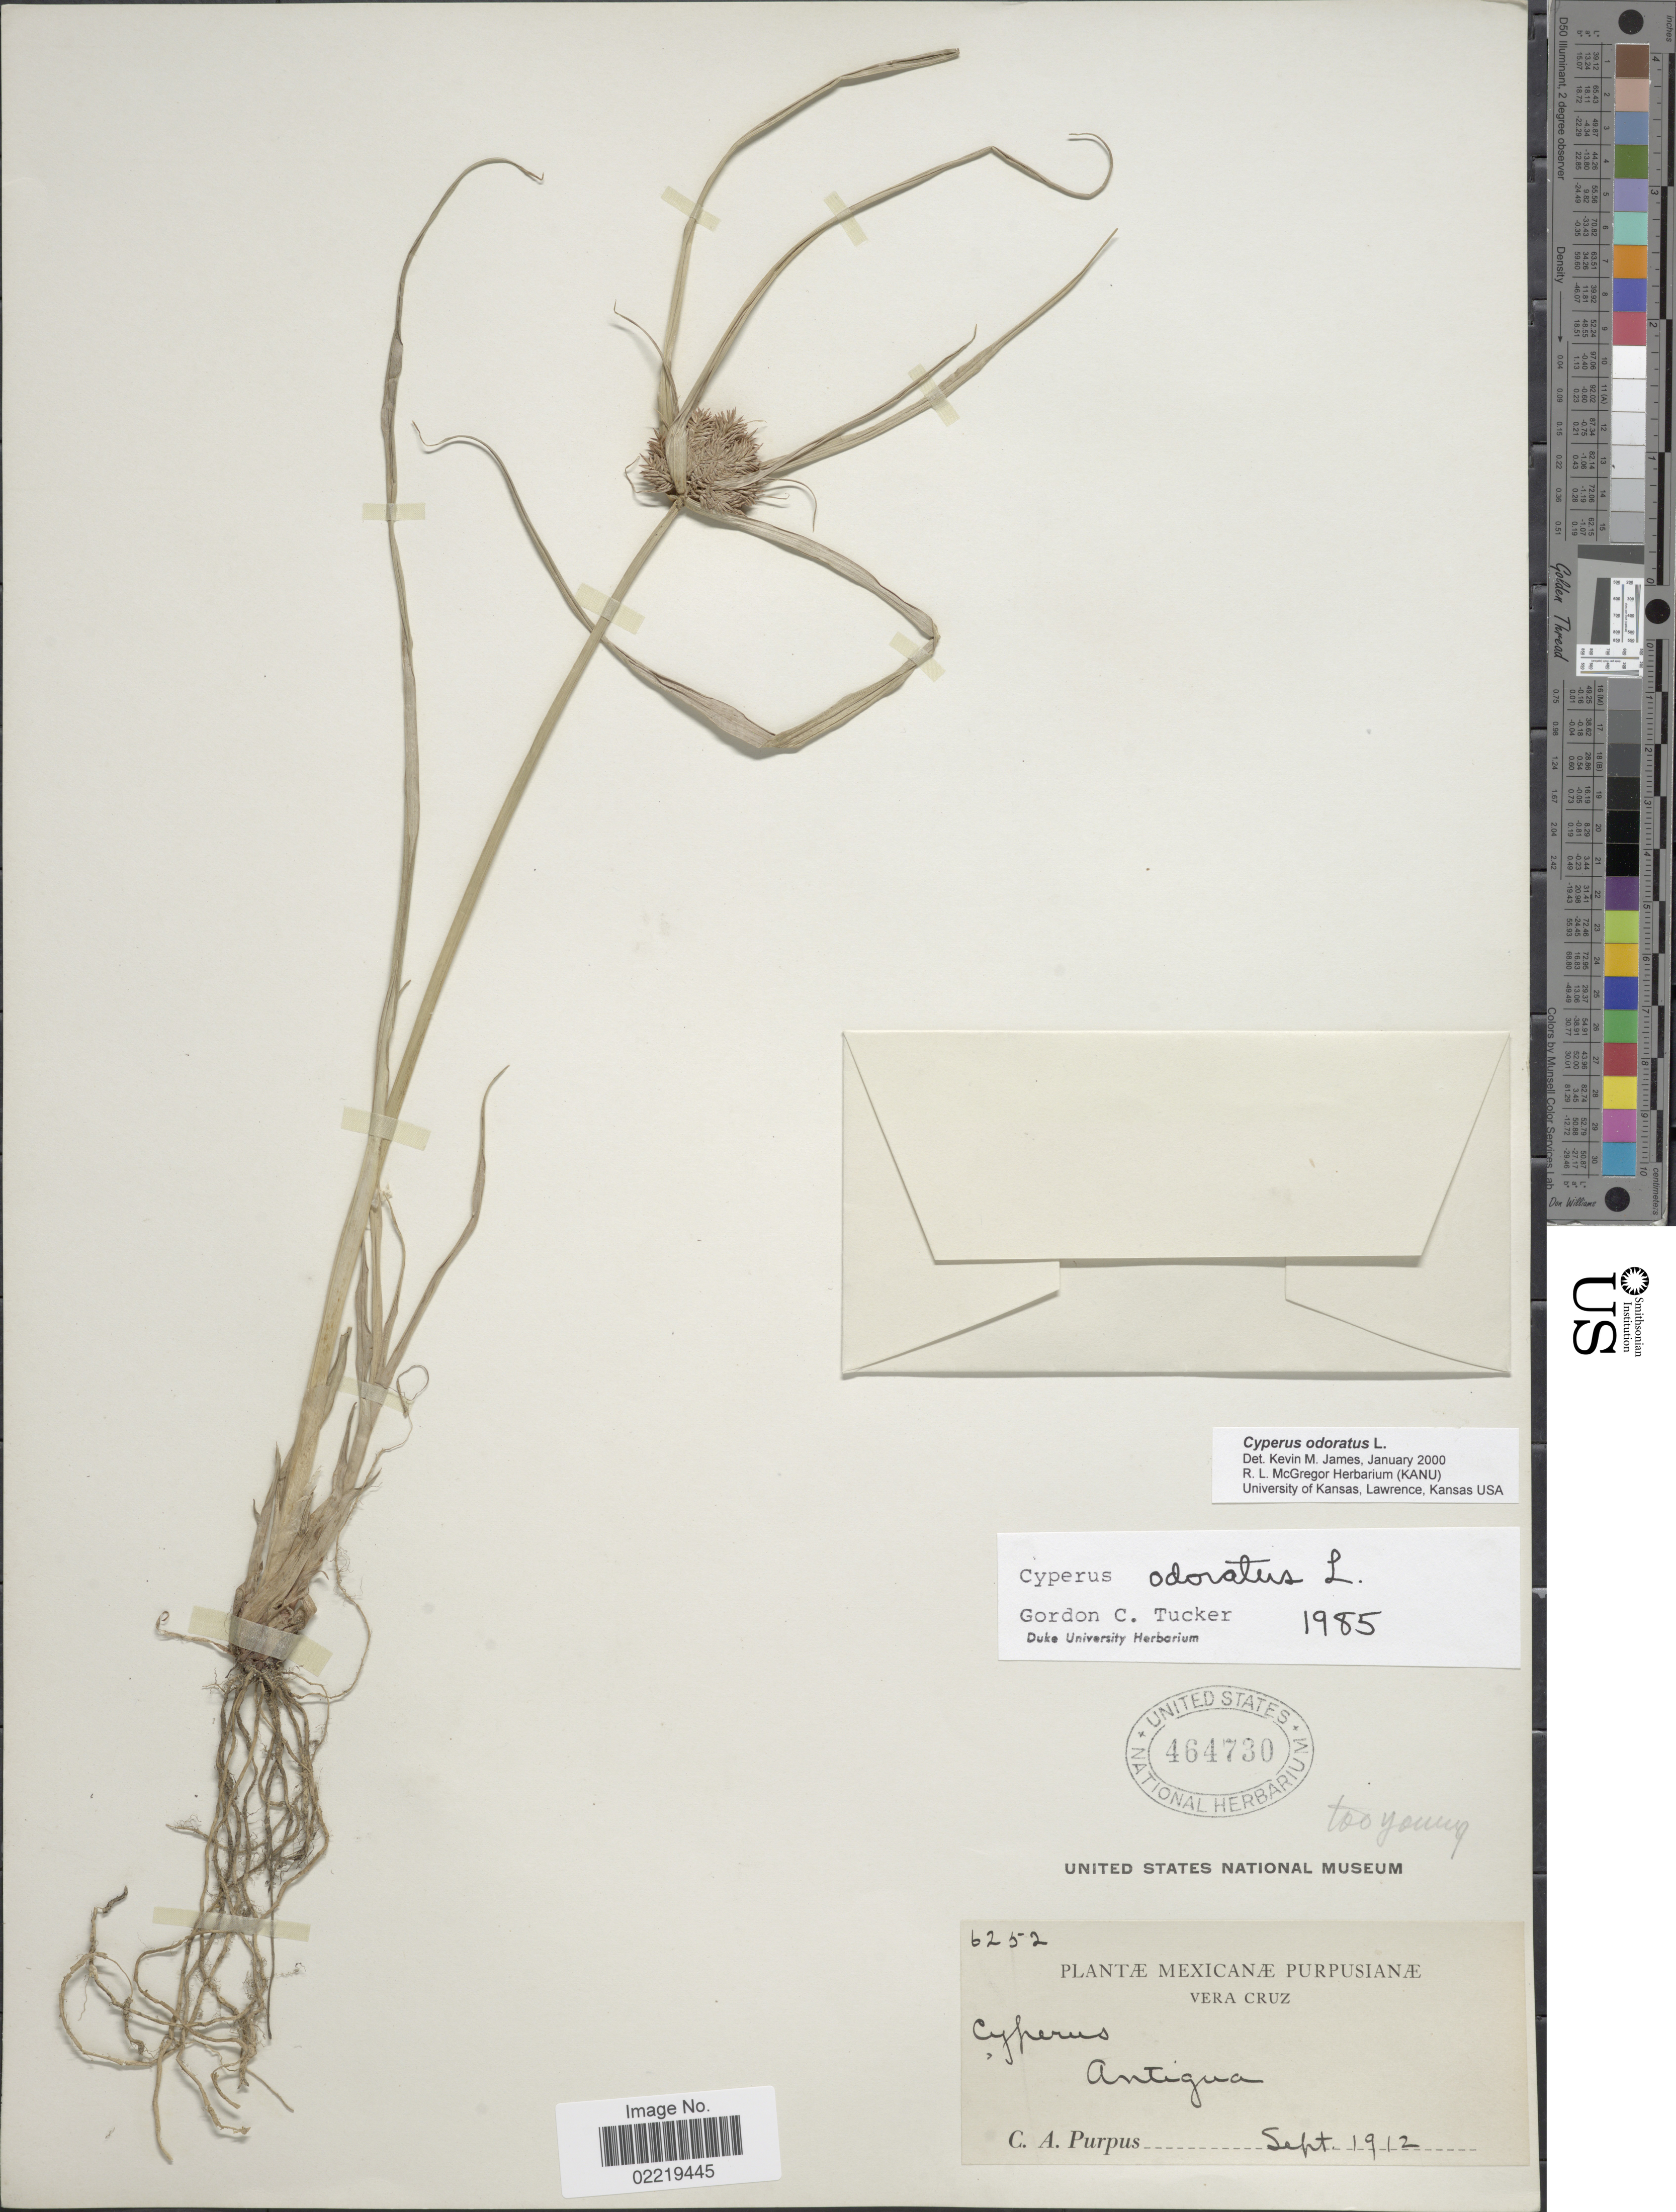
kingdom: Plantae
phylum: Tracheophyta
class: Liliopsida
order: Poales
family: Cyperaceae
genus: Cyperus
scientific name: Cyperus odoratus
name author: L.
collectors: C. A. Purpus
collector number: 6252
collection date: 1912-09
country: Mexico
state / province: Veracruz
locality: Vera Cruz, Antigua.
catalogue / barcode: US 464730